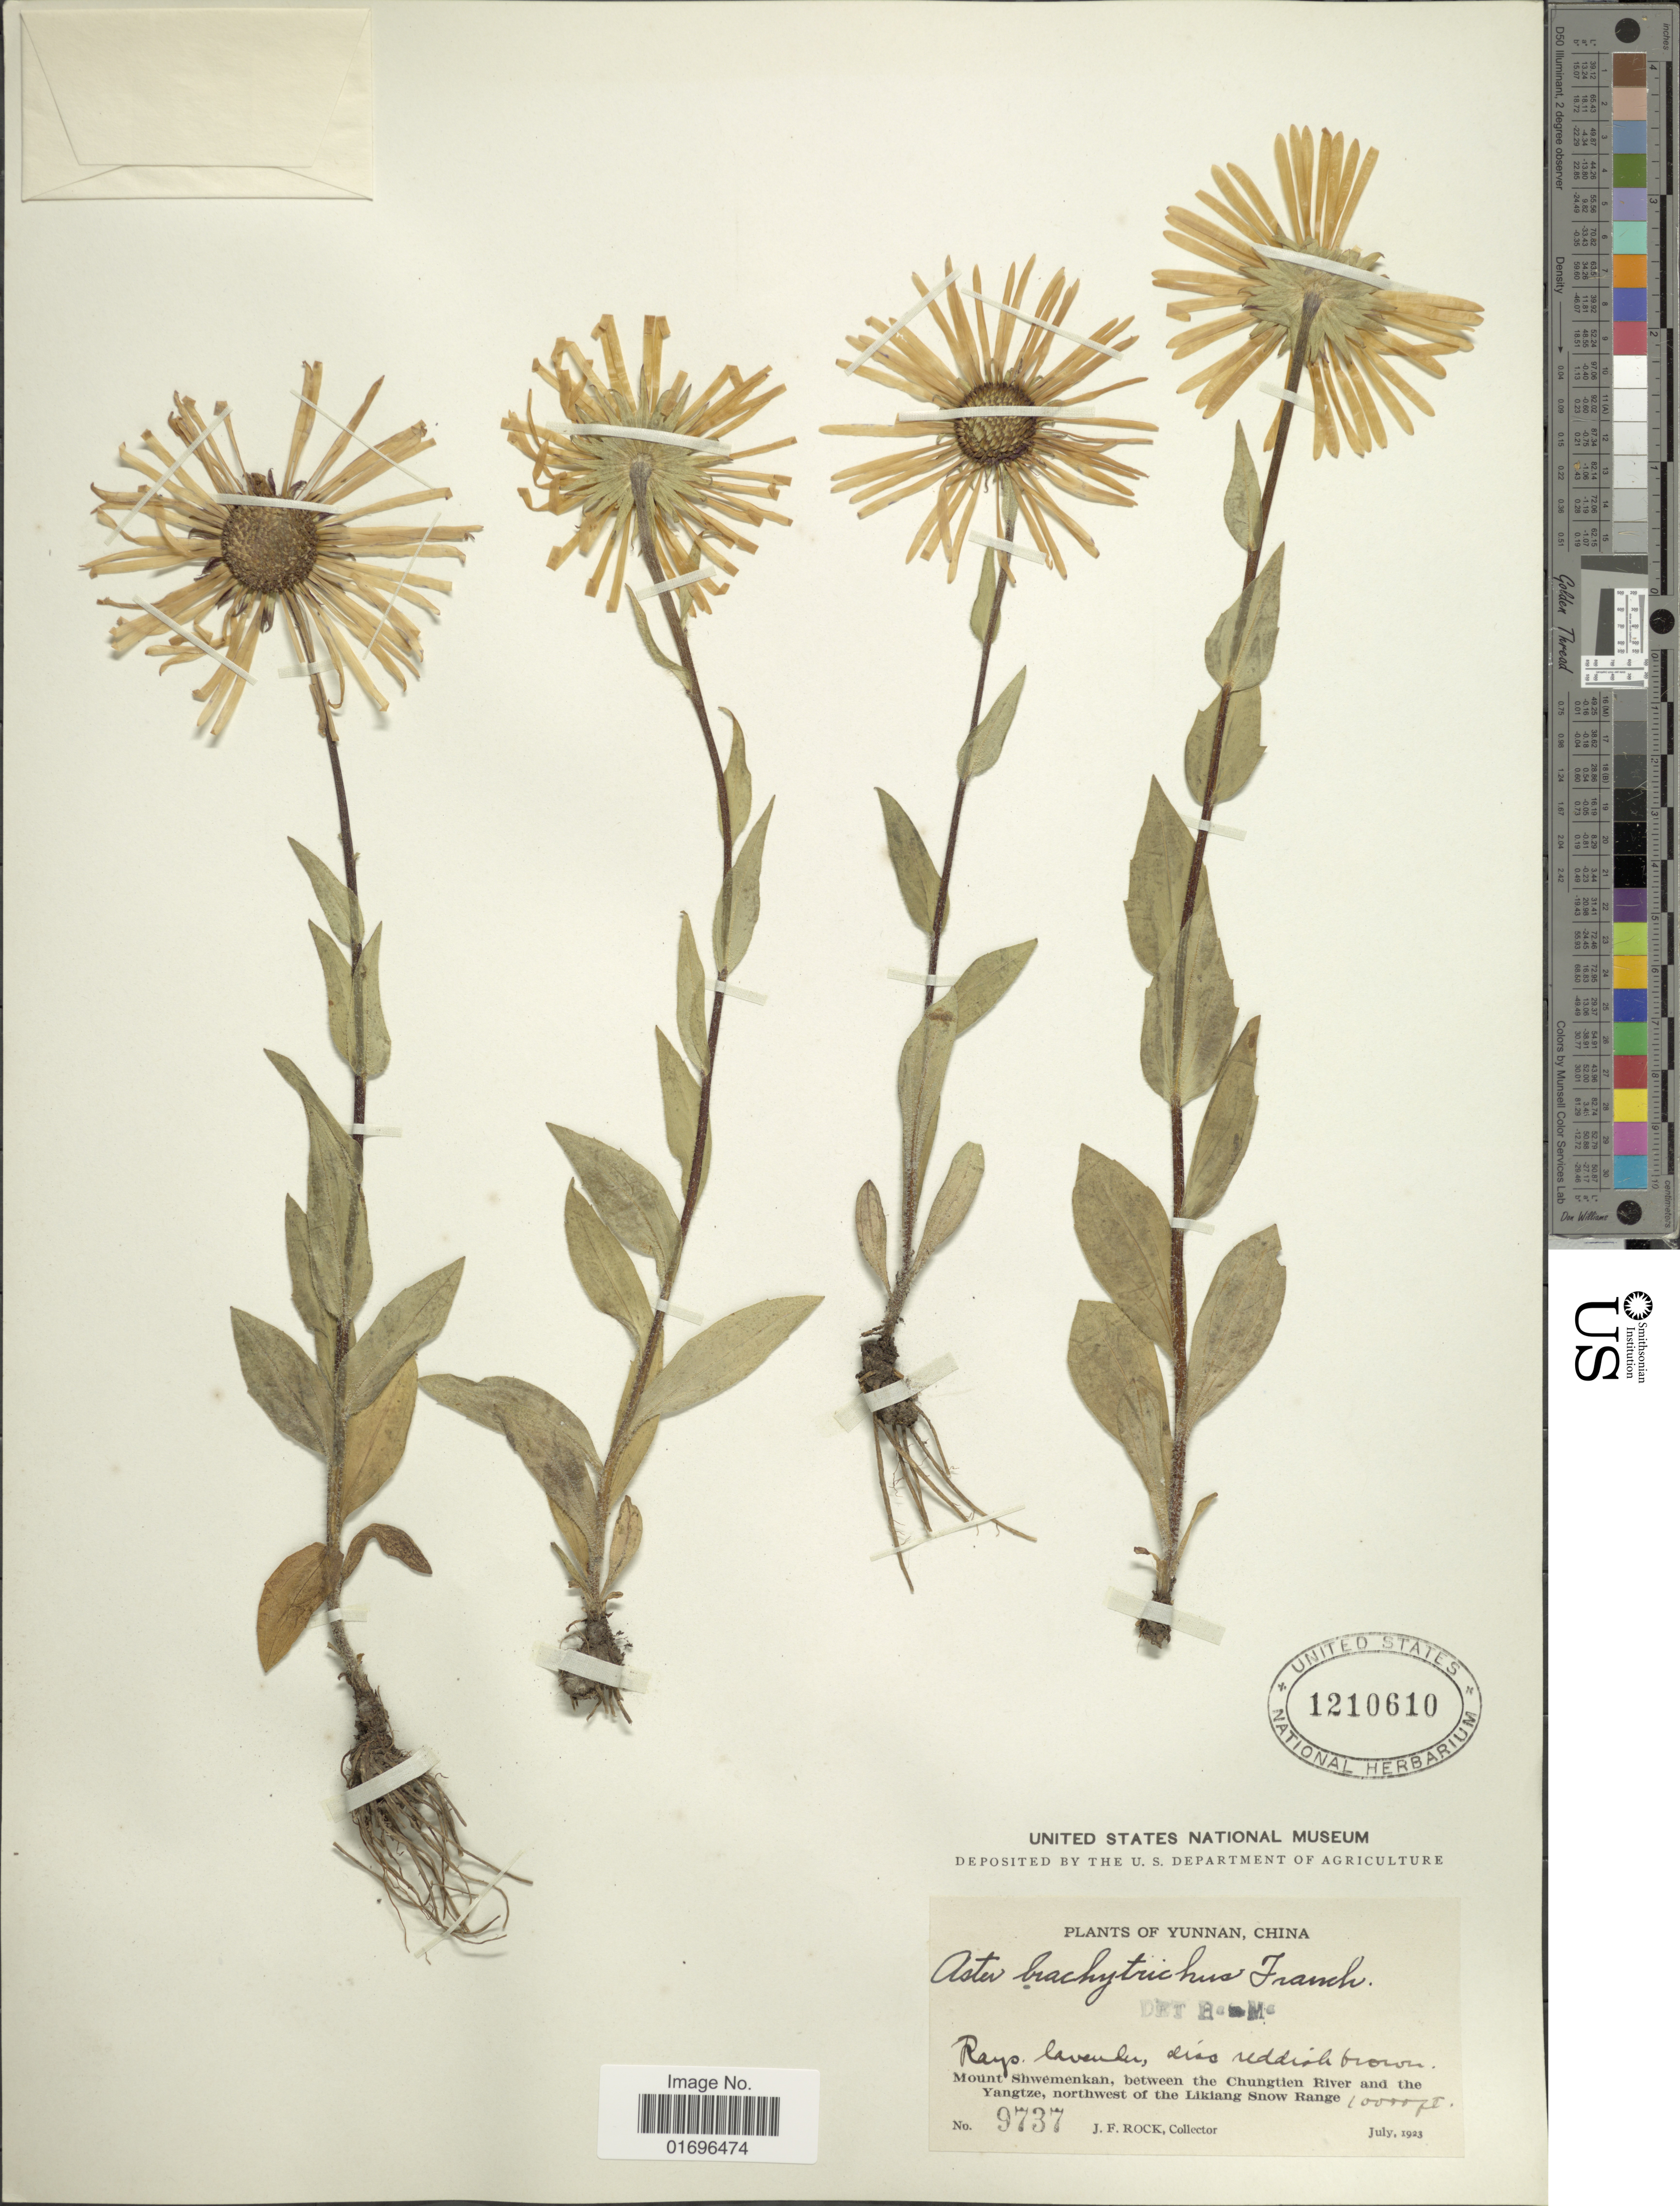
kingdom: Plantae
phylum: Tracheophyta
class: Magnoliopsida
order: Asterales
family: Asteraceae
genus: Aster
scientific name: Aster brachytrichus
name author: Franch.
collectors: J. Rock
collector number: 9737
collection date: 1923-07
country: China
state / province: Yunnan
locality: Mount Shwemenkan, between the Chungtien River and the Yangtze, northwest of the Likiang Snow Range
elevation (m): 3048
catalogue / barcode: US 1210610